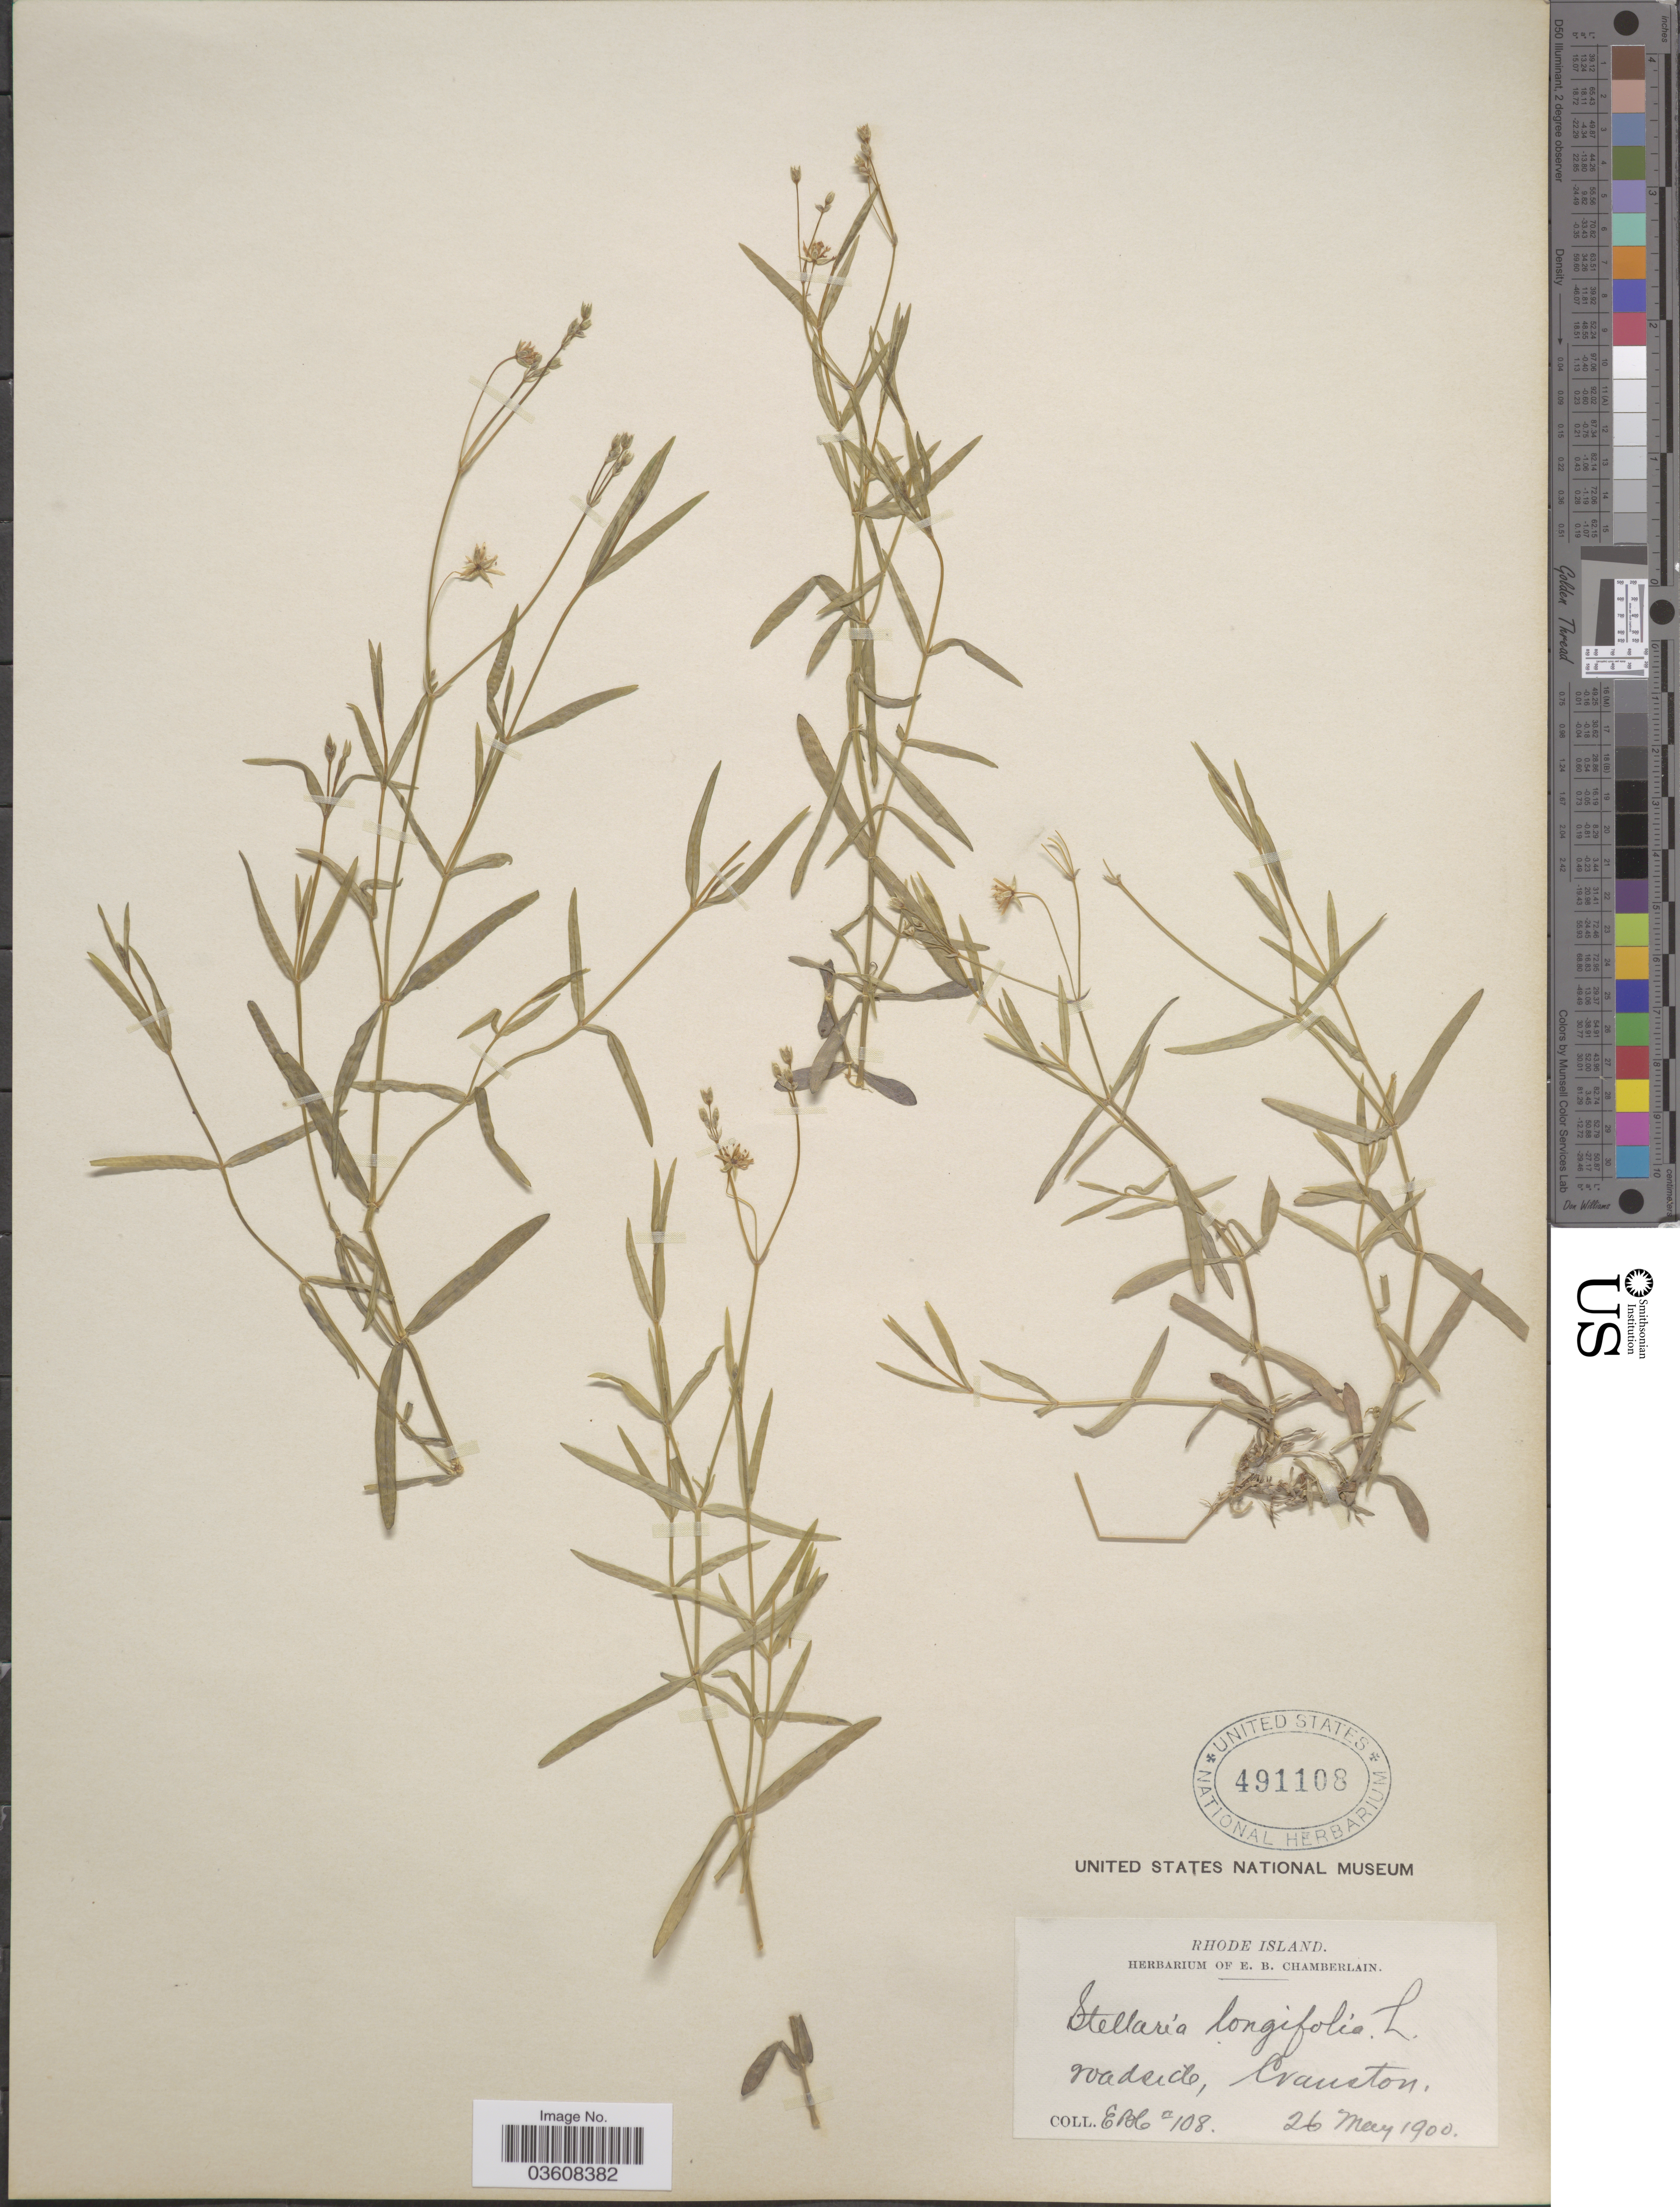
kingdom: Plantae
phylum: Tracheophyta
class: Magnoliopsida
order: Caryophyllales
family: Caryophyllaceae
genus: Stellaria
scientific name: Stellaria longifolia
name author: Muhl. ex Willd.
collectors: E. Chamberlain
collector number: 108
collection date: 1900-05-26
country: United States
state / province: Rhode Island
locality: Cranston.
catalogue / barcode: US 491108